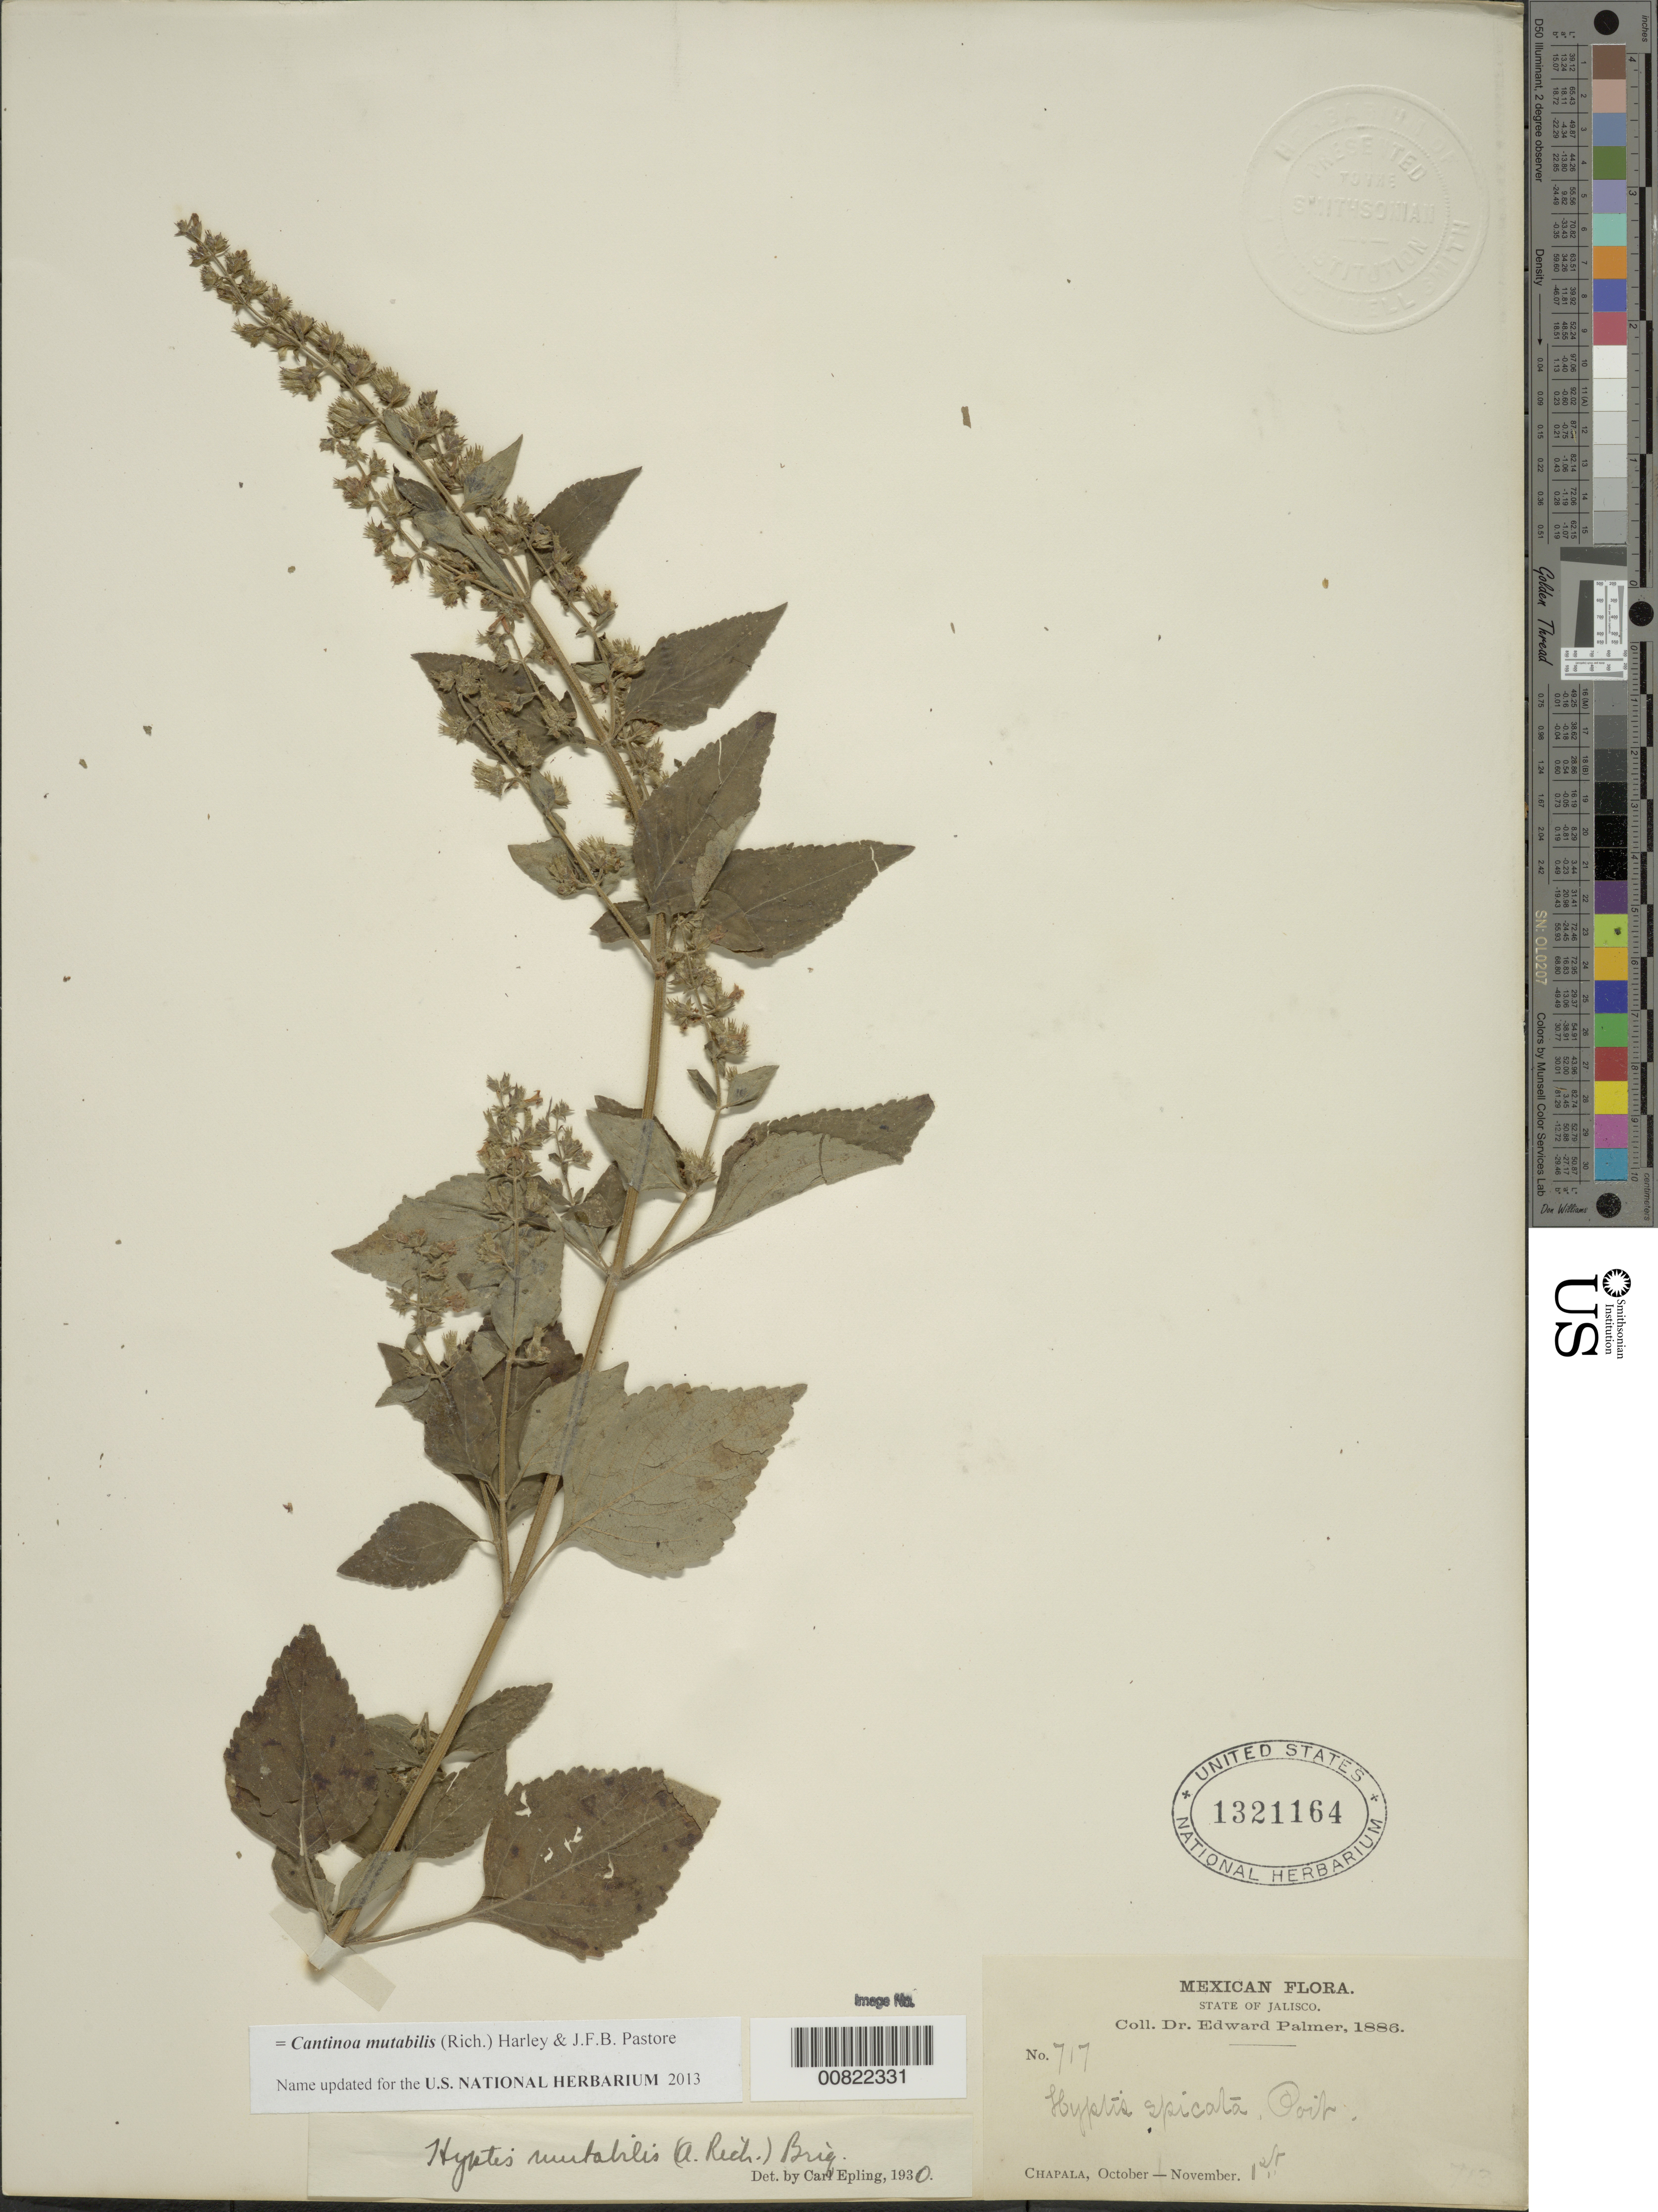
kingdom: Plantae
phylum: Tracheophyta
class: Magnoliopsida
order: Lamiales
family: Lamiaceae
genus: Cantinoa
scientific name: Cantinoa mutabilis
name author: (Epling) Harley & J.F.B. Pastore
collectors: E. Palmer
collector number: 717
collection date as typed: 01 Nov 1886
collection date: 1886-11-01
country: Mexico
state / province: Jalisco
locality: Chapala, Jalisco.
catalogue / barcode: US 1321164